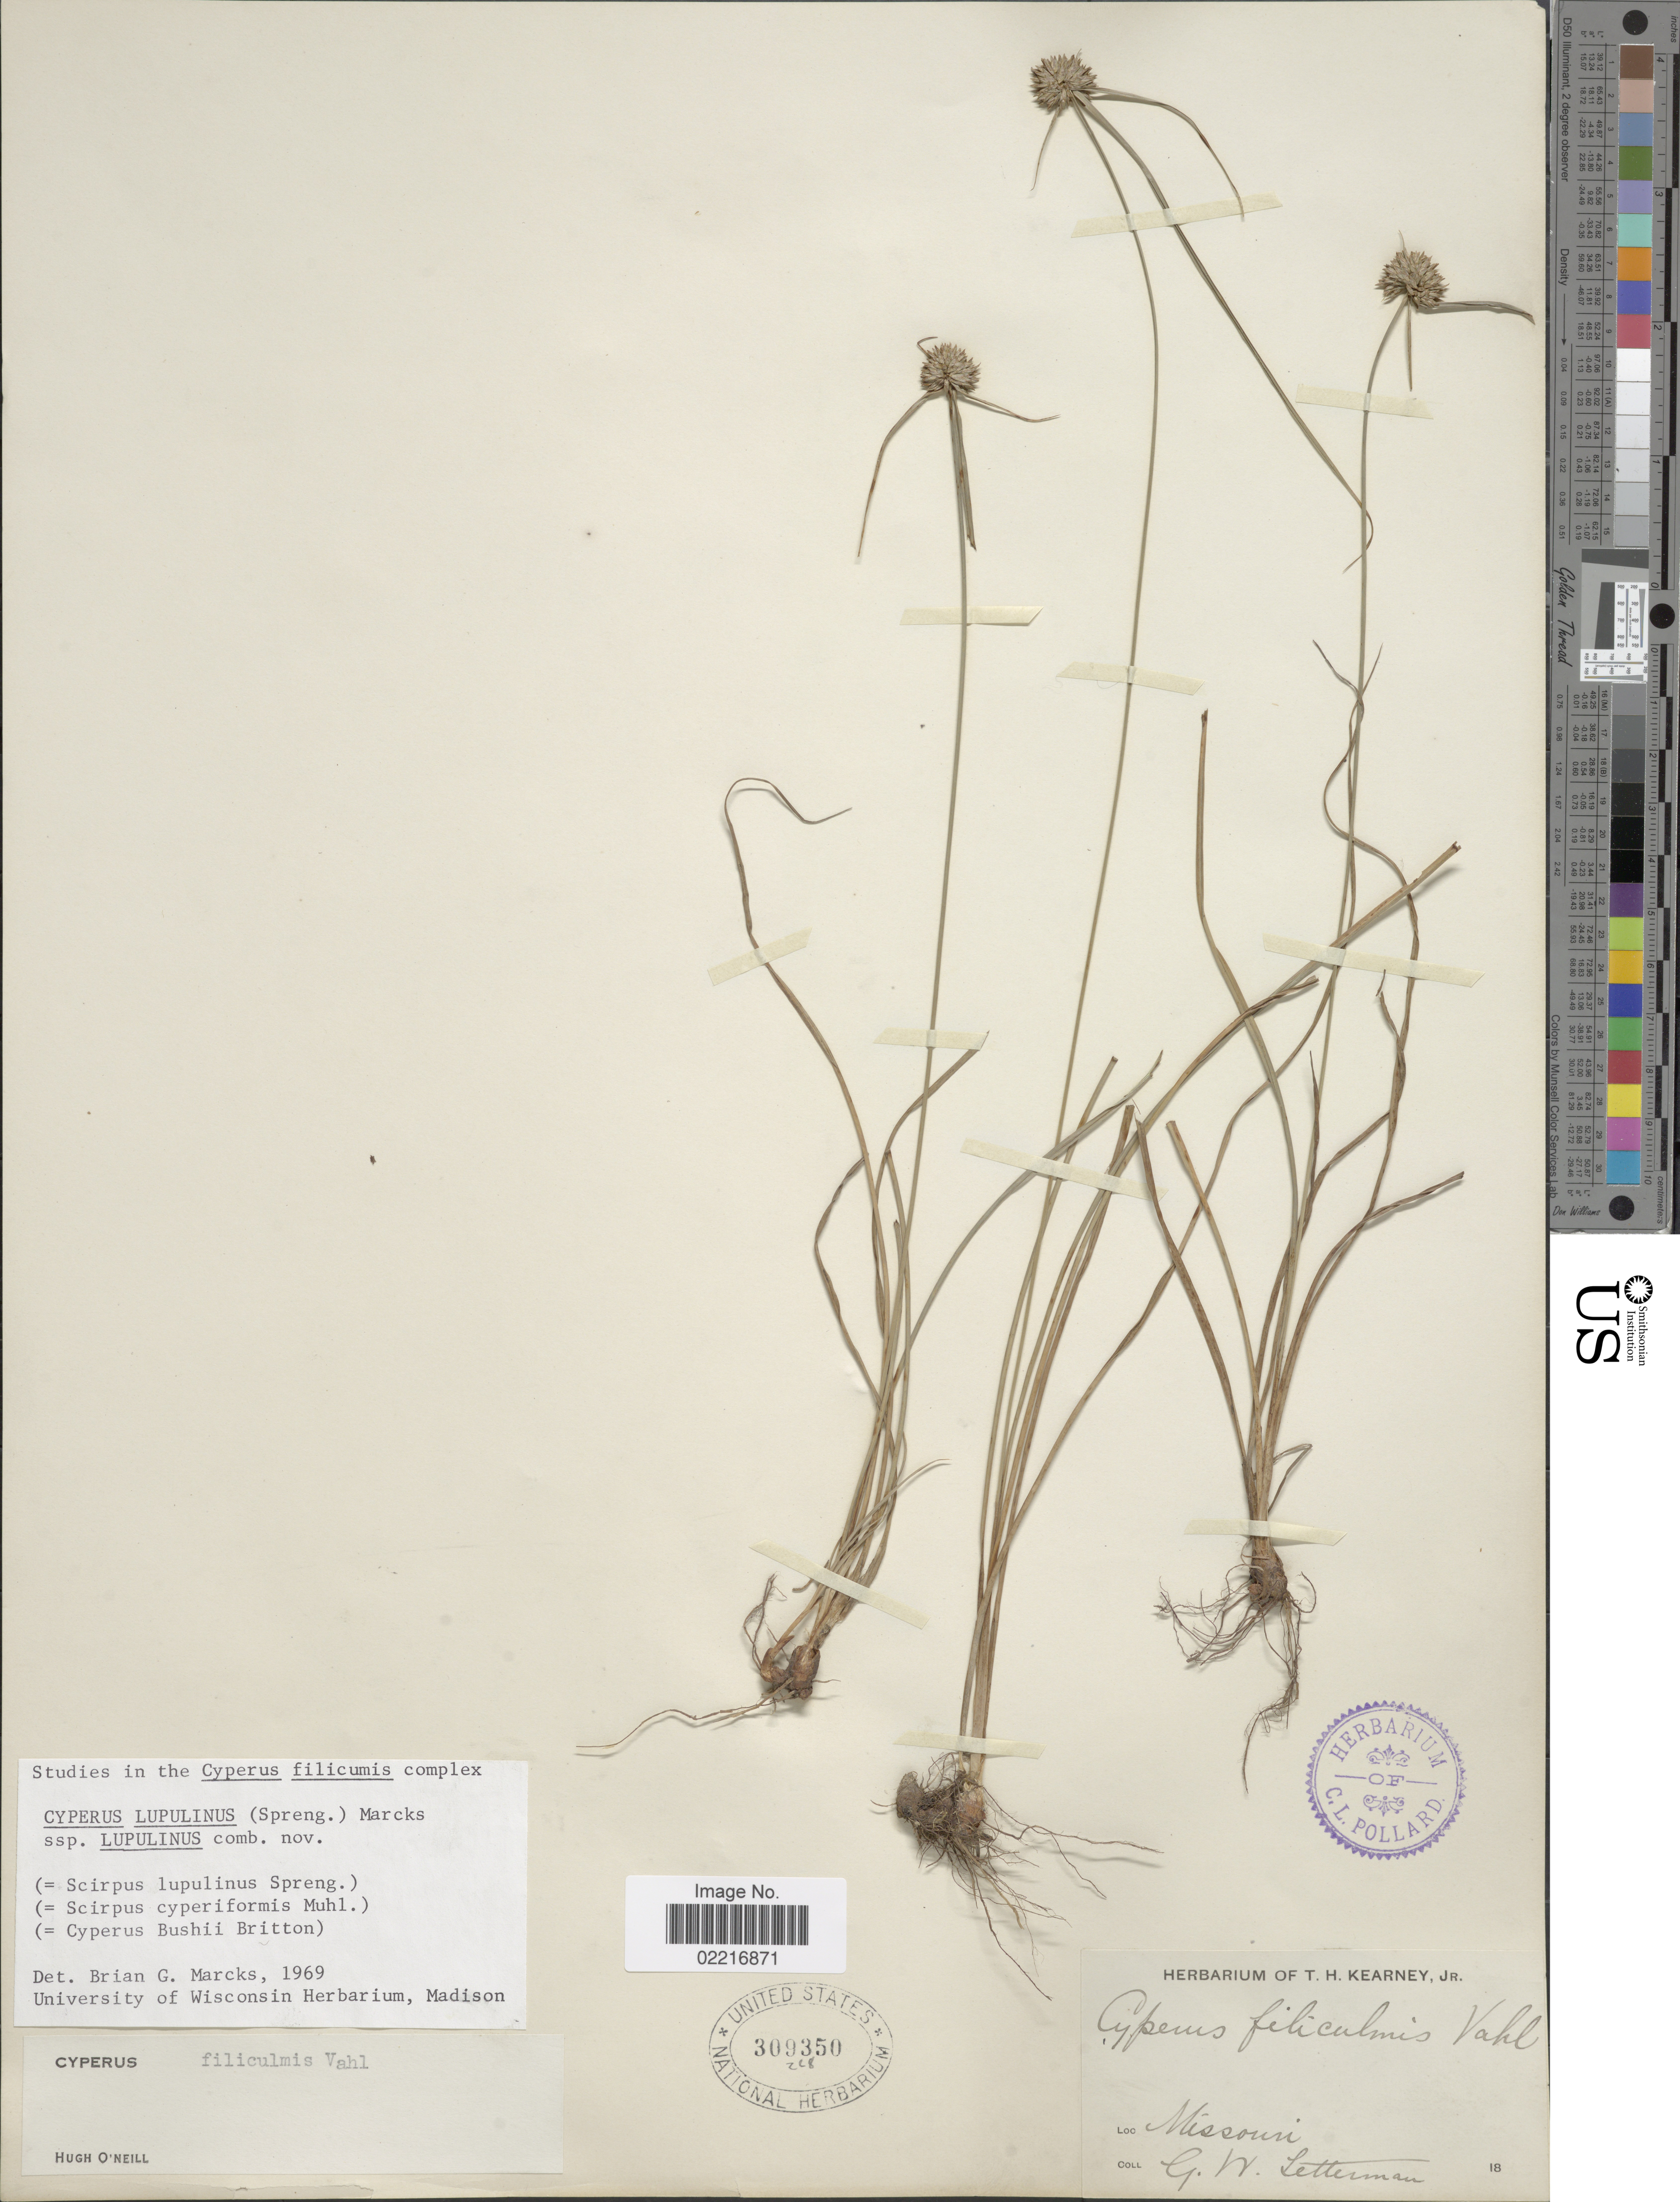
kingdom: Plantae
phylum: Tracheophyta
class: Liliopsida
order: Poales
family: Cyperaceae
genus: Cyperus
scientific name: Cyperus lupulinus subsp. lupulinus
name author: (Spreng.) Marcks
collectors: G. W. Letterman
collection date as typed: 18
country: United States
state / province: Missouri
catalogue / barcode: US 309350